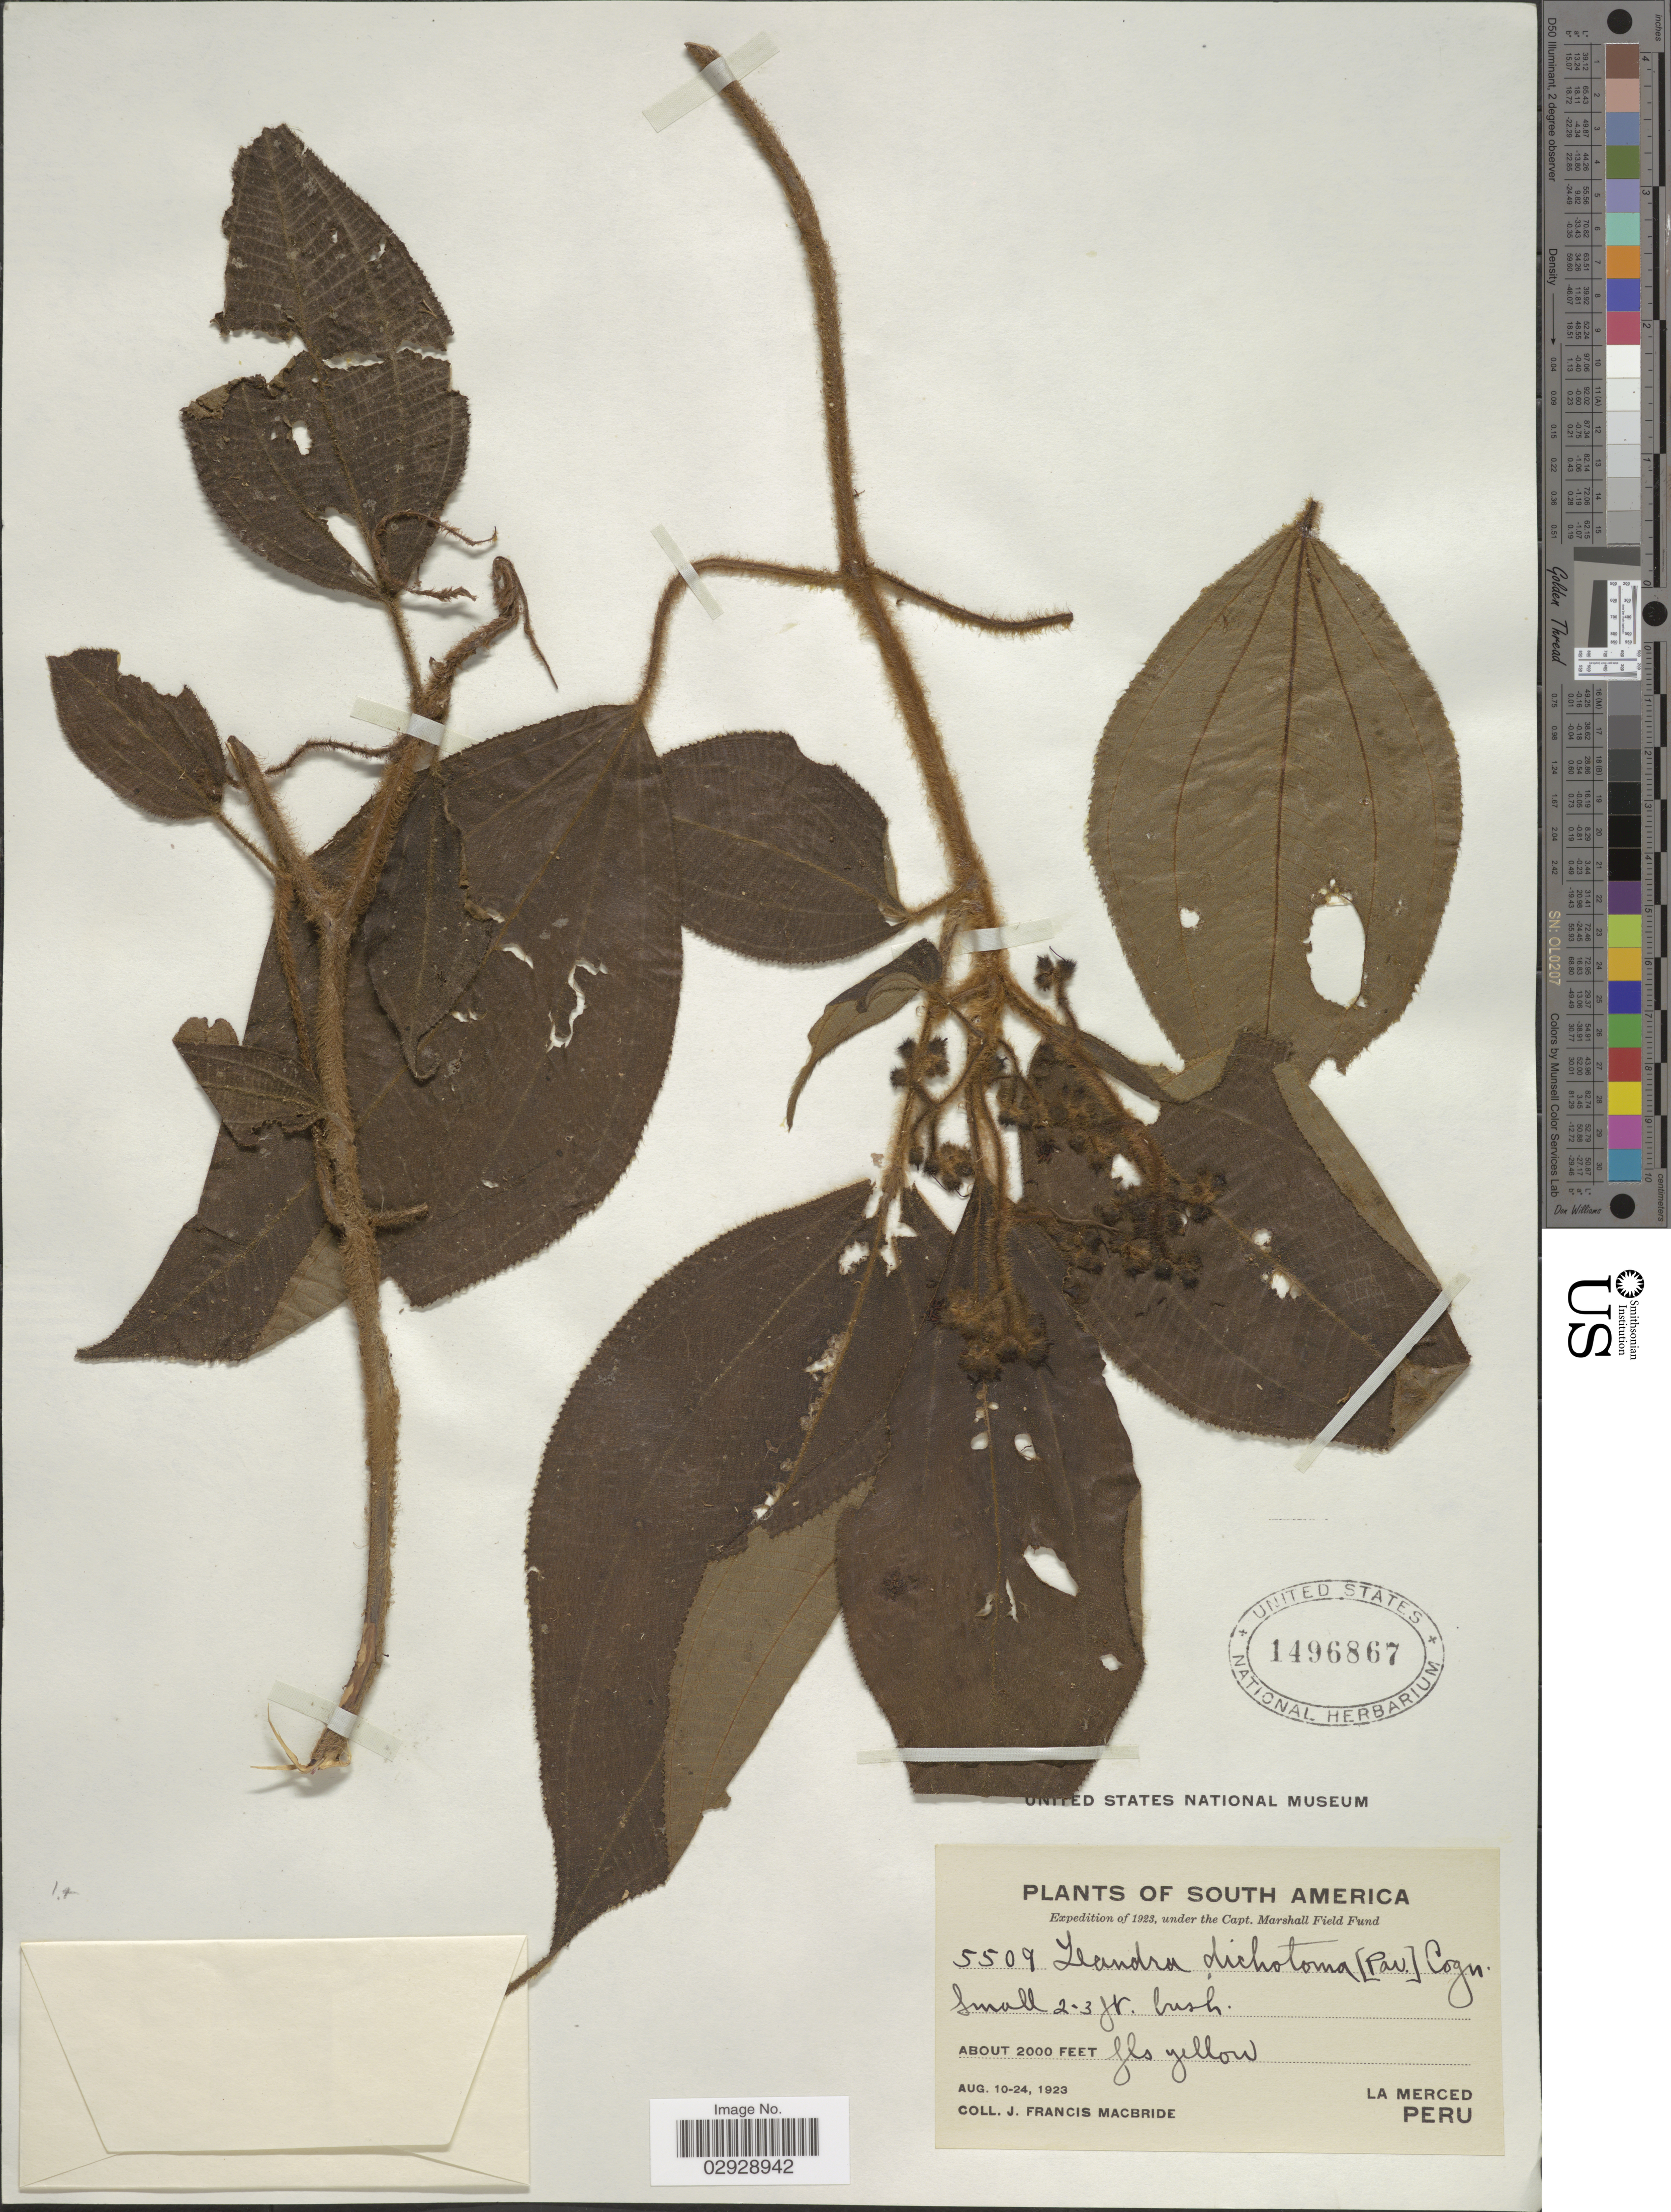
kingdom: Plantae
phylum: Tracheophyta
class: Magnoliopsida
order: Myrtales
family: Melastomataceae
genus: Leandra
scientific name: Leandra dichotoma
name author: (D. Don) Cogn.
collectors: J. F. Macbride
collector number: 5509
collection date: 1923-08-10/1923-08-24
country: Peru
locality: La Merced.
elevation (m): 610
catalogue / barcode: US 1496867